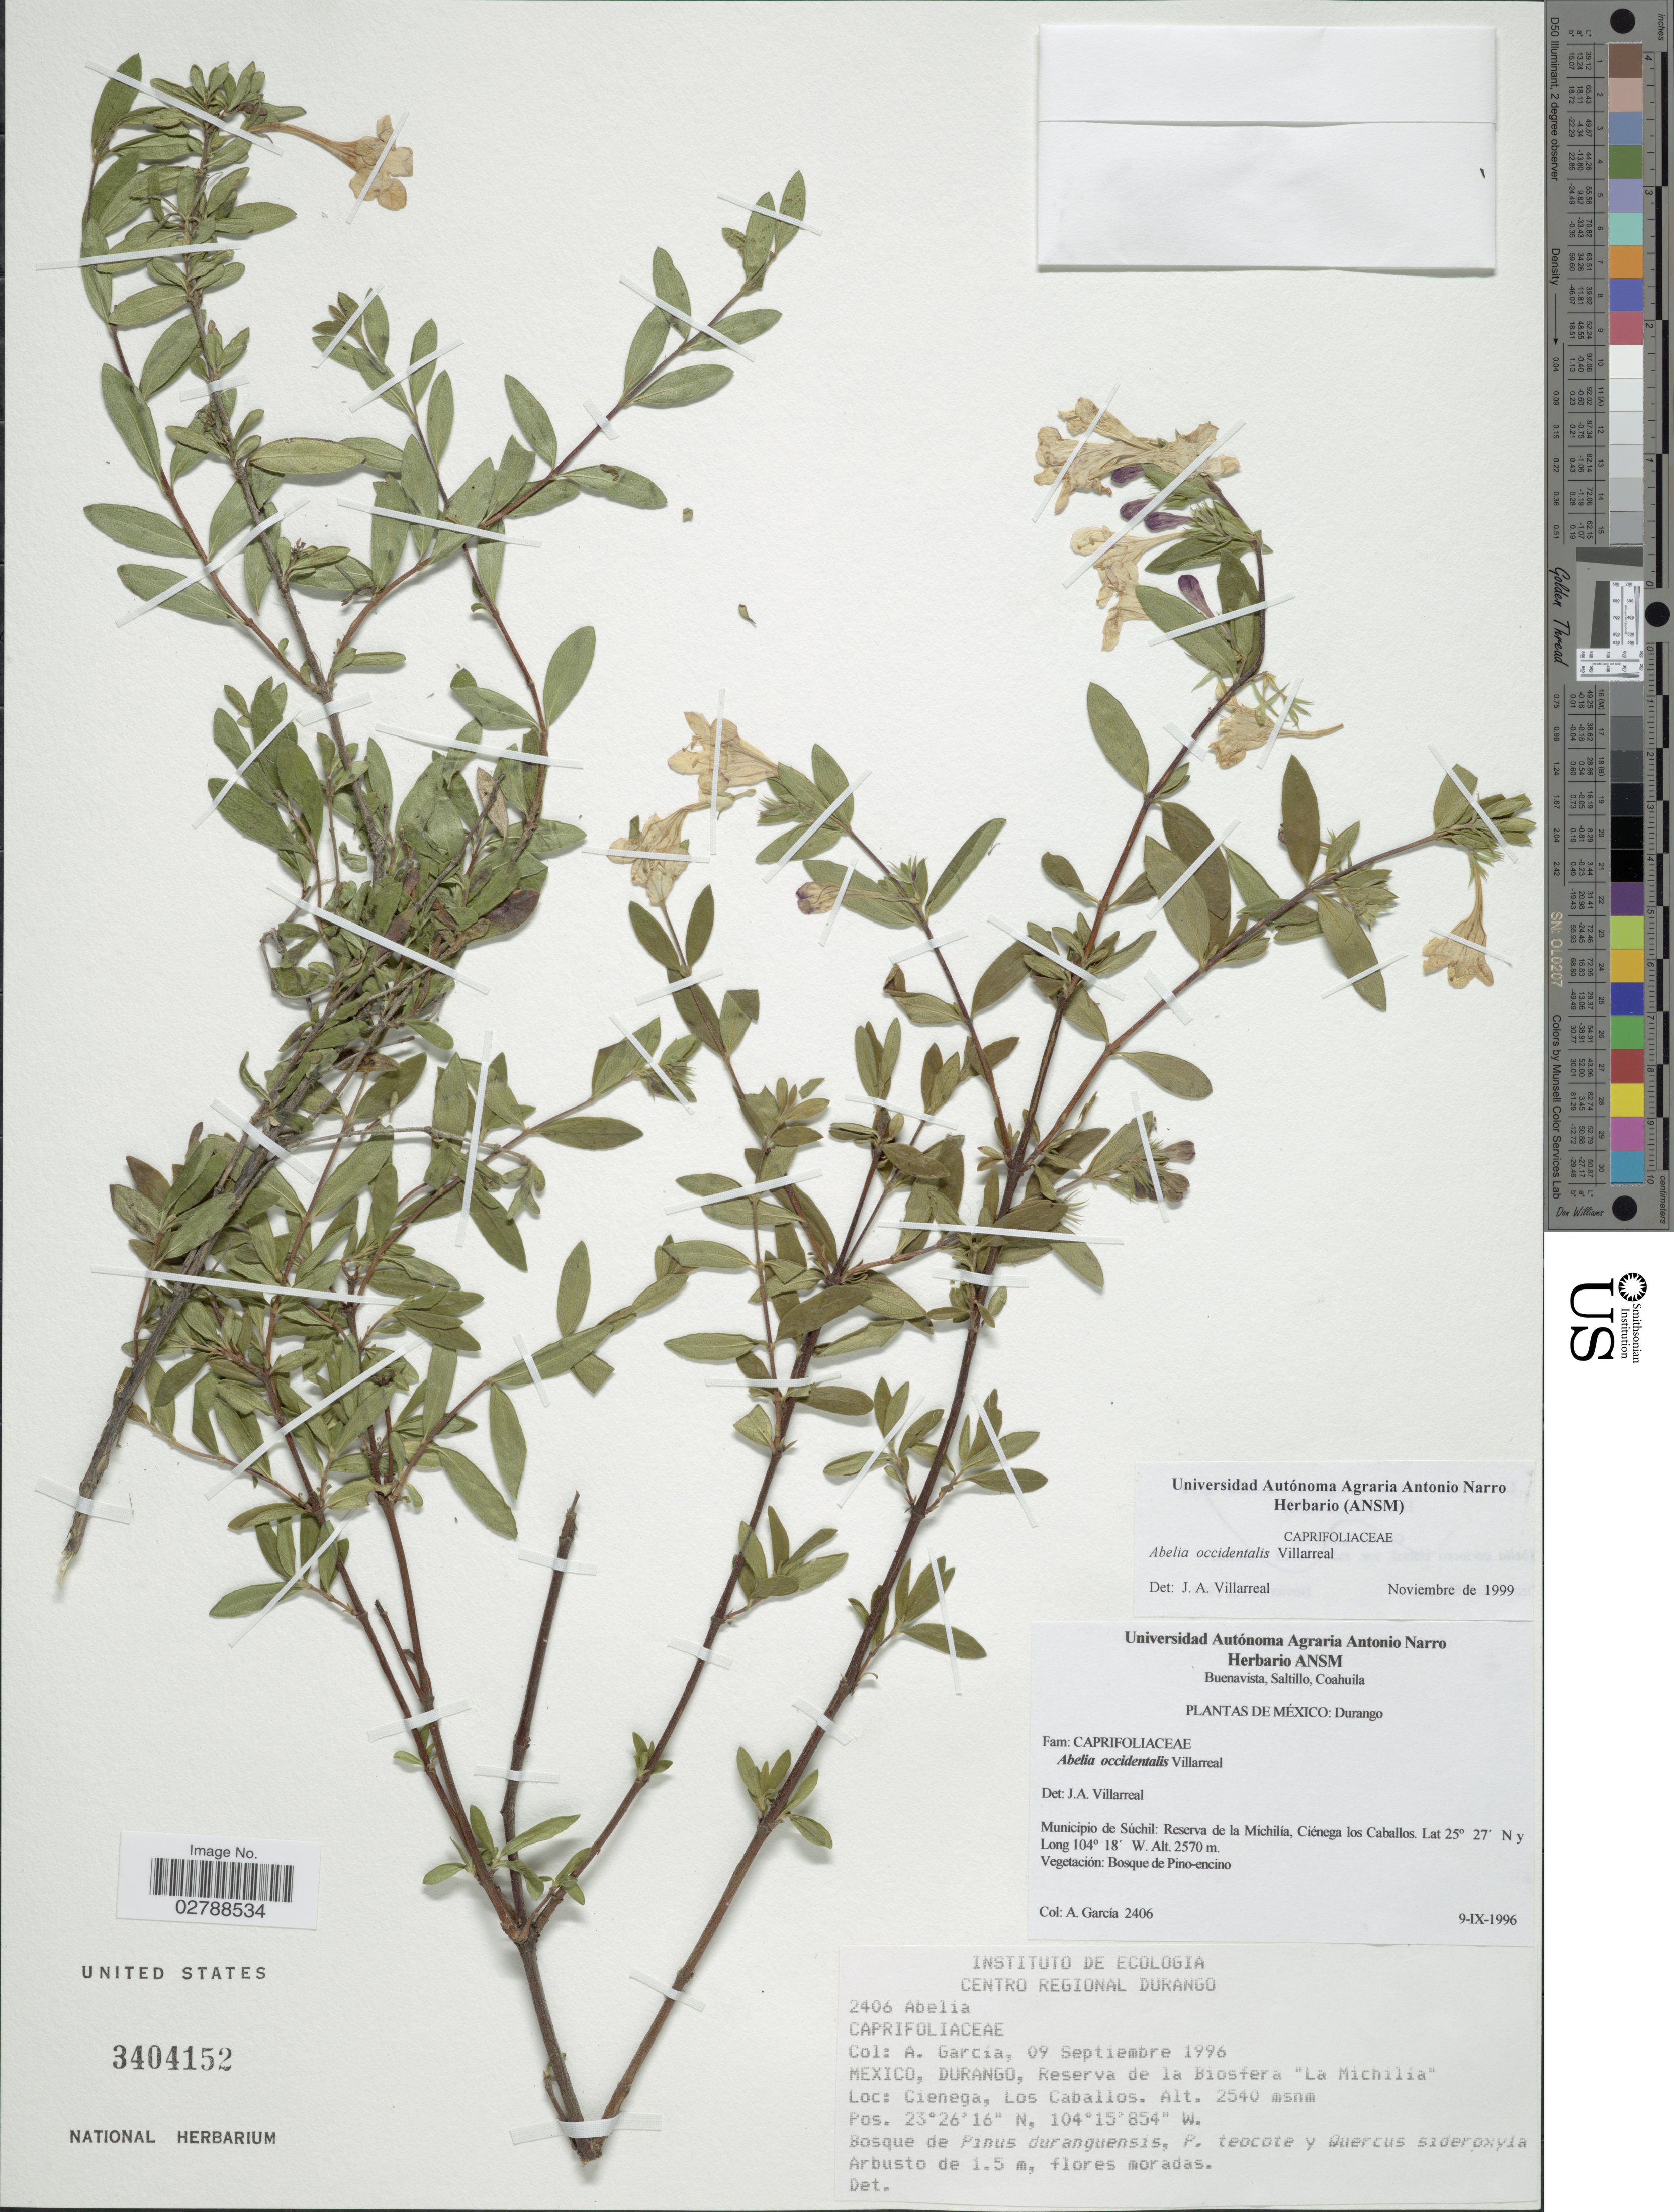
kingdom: Plantae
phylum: Tracheophyta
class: Magnoliopsida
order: Dipsacales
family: Caprifoliaceae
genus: Abelia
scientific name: Abelia occidentalis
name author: Villarreal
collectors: A. García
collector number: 2406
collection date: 1996-09-09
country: Mexico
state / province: Durango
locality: Municipio de Súchil: Reserva de la Michilía, Ciénega los Caballos.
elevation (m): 2570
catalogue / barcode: US 3404152